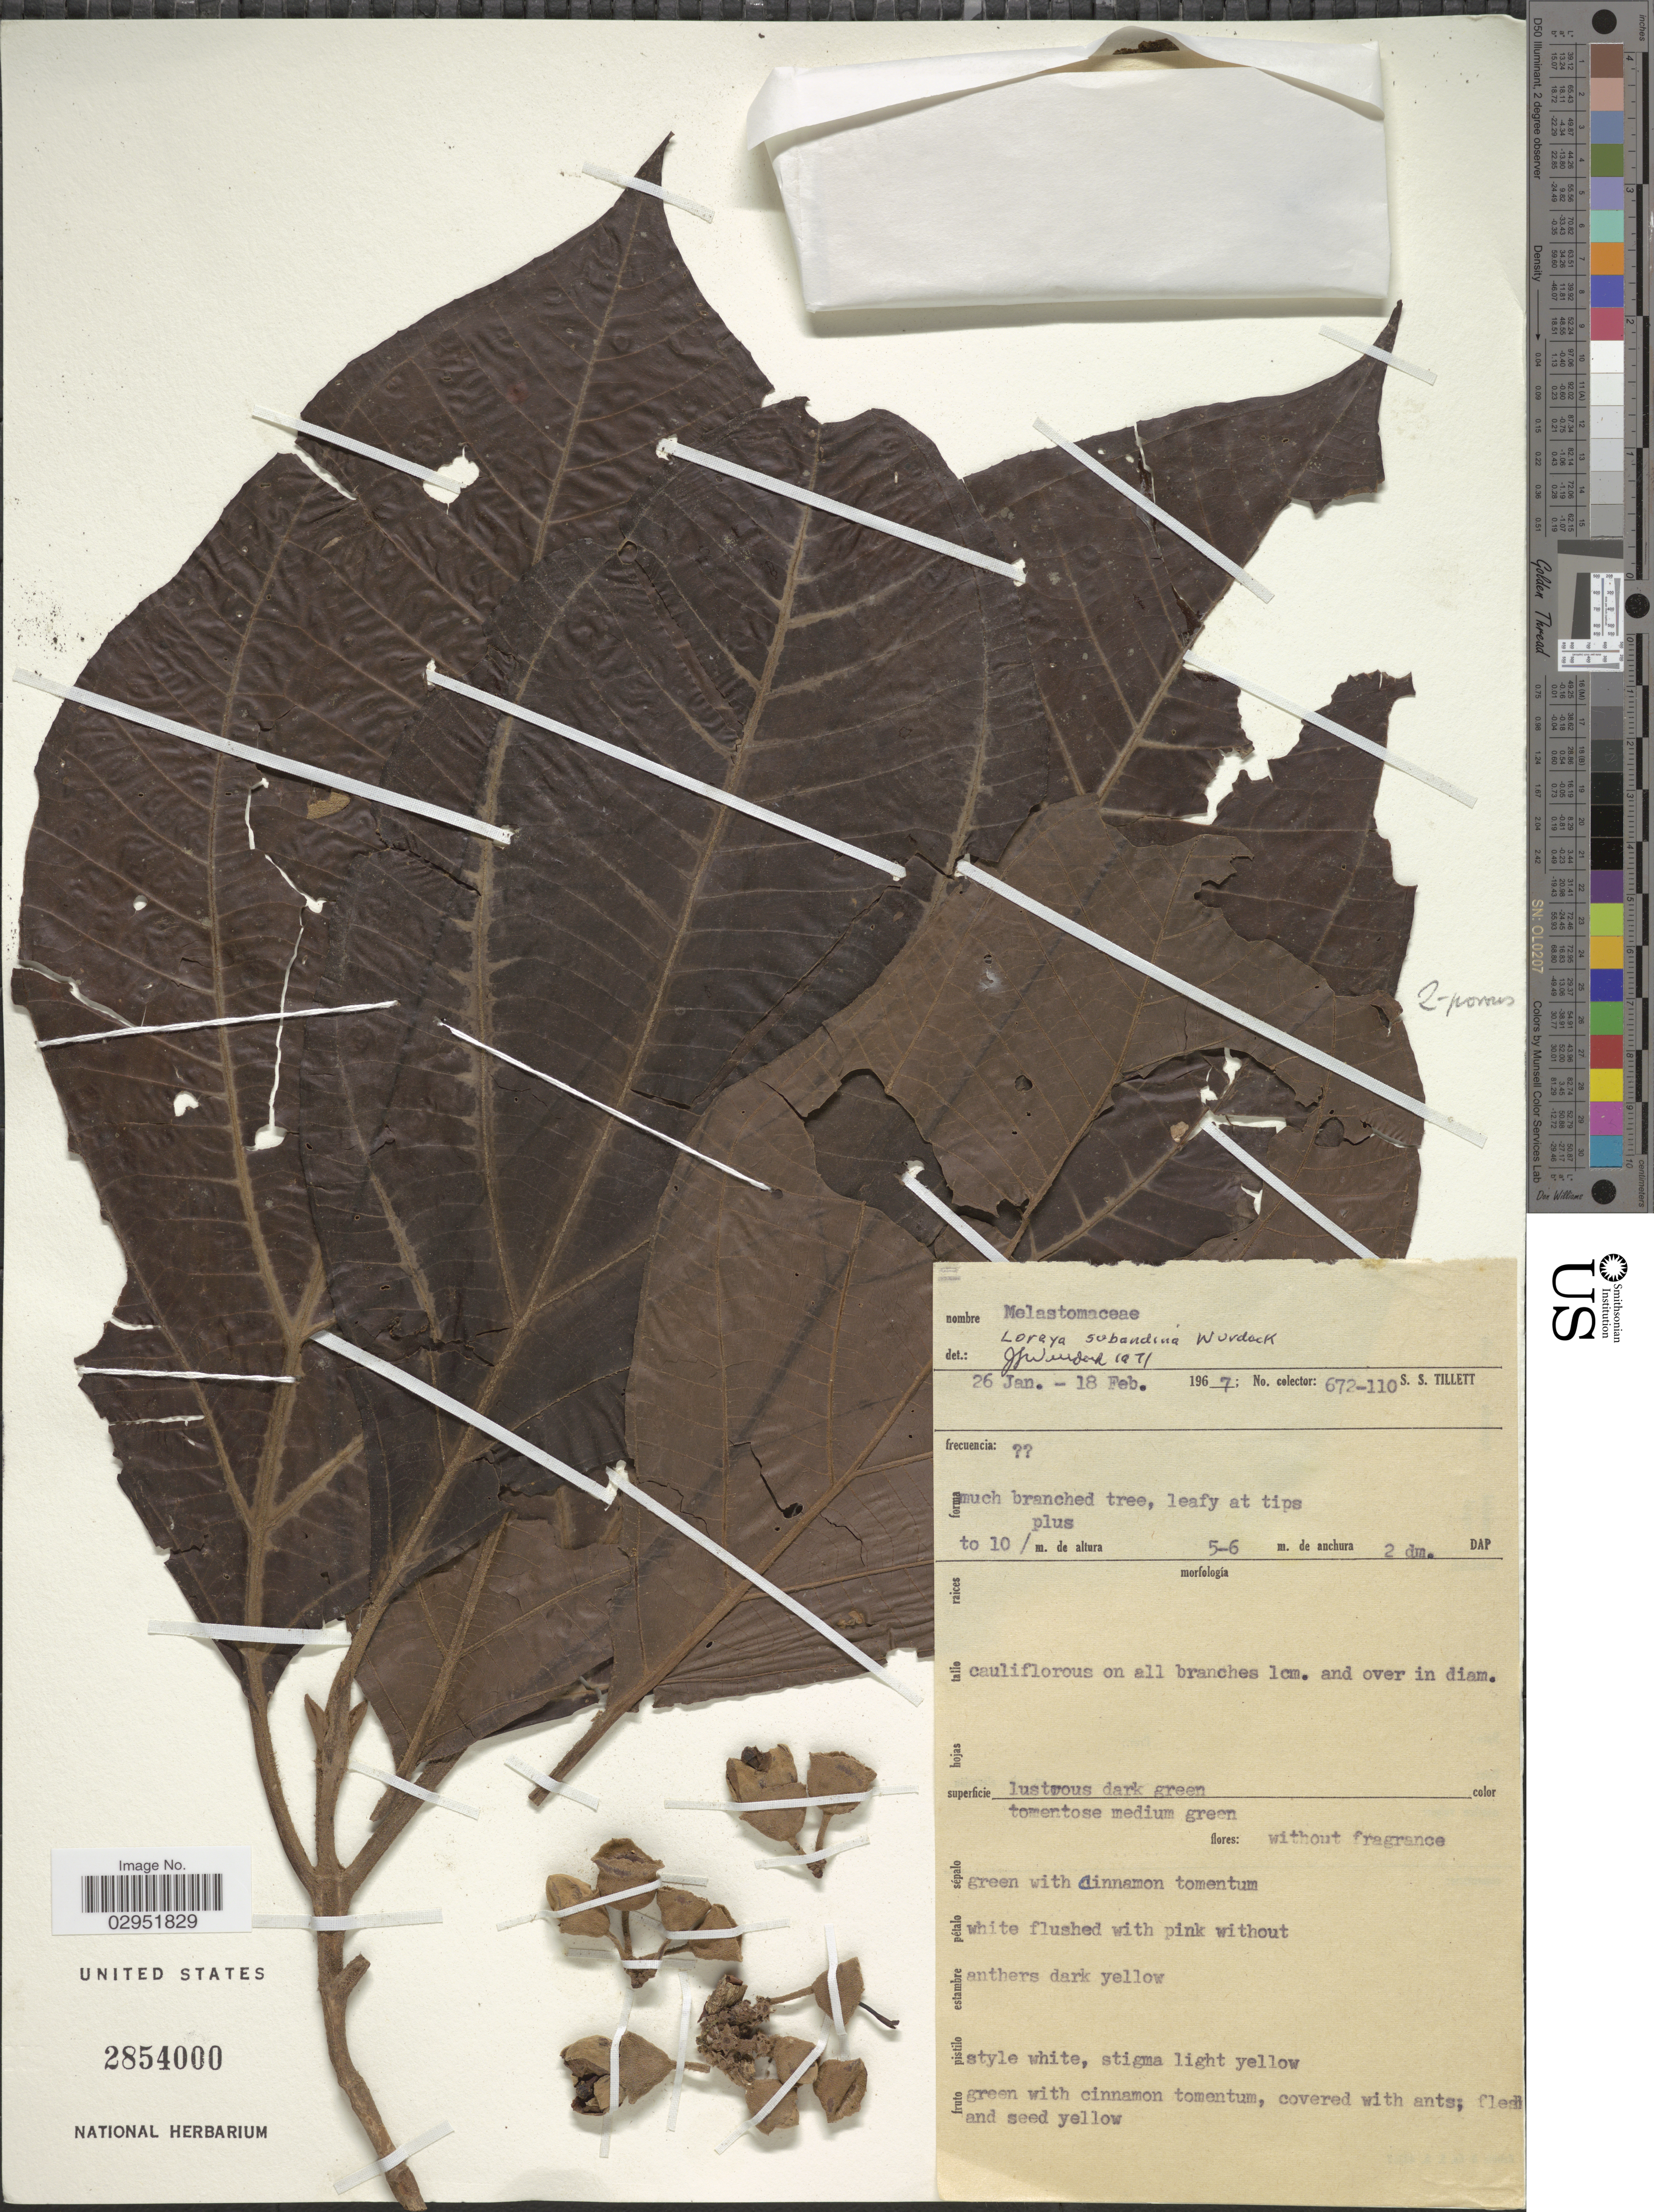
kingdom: Plantae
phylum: Tracheophyta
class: Magnoliopsida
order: Myrtales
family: Melastomataceae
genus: Bellucia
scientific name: Bellucia subandina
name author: (Wurdack) Penneys et al.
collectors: S. S. Tillett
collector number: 672-110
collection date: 1967-01-26/1967-02-18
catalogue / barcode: US 2854000